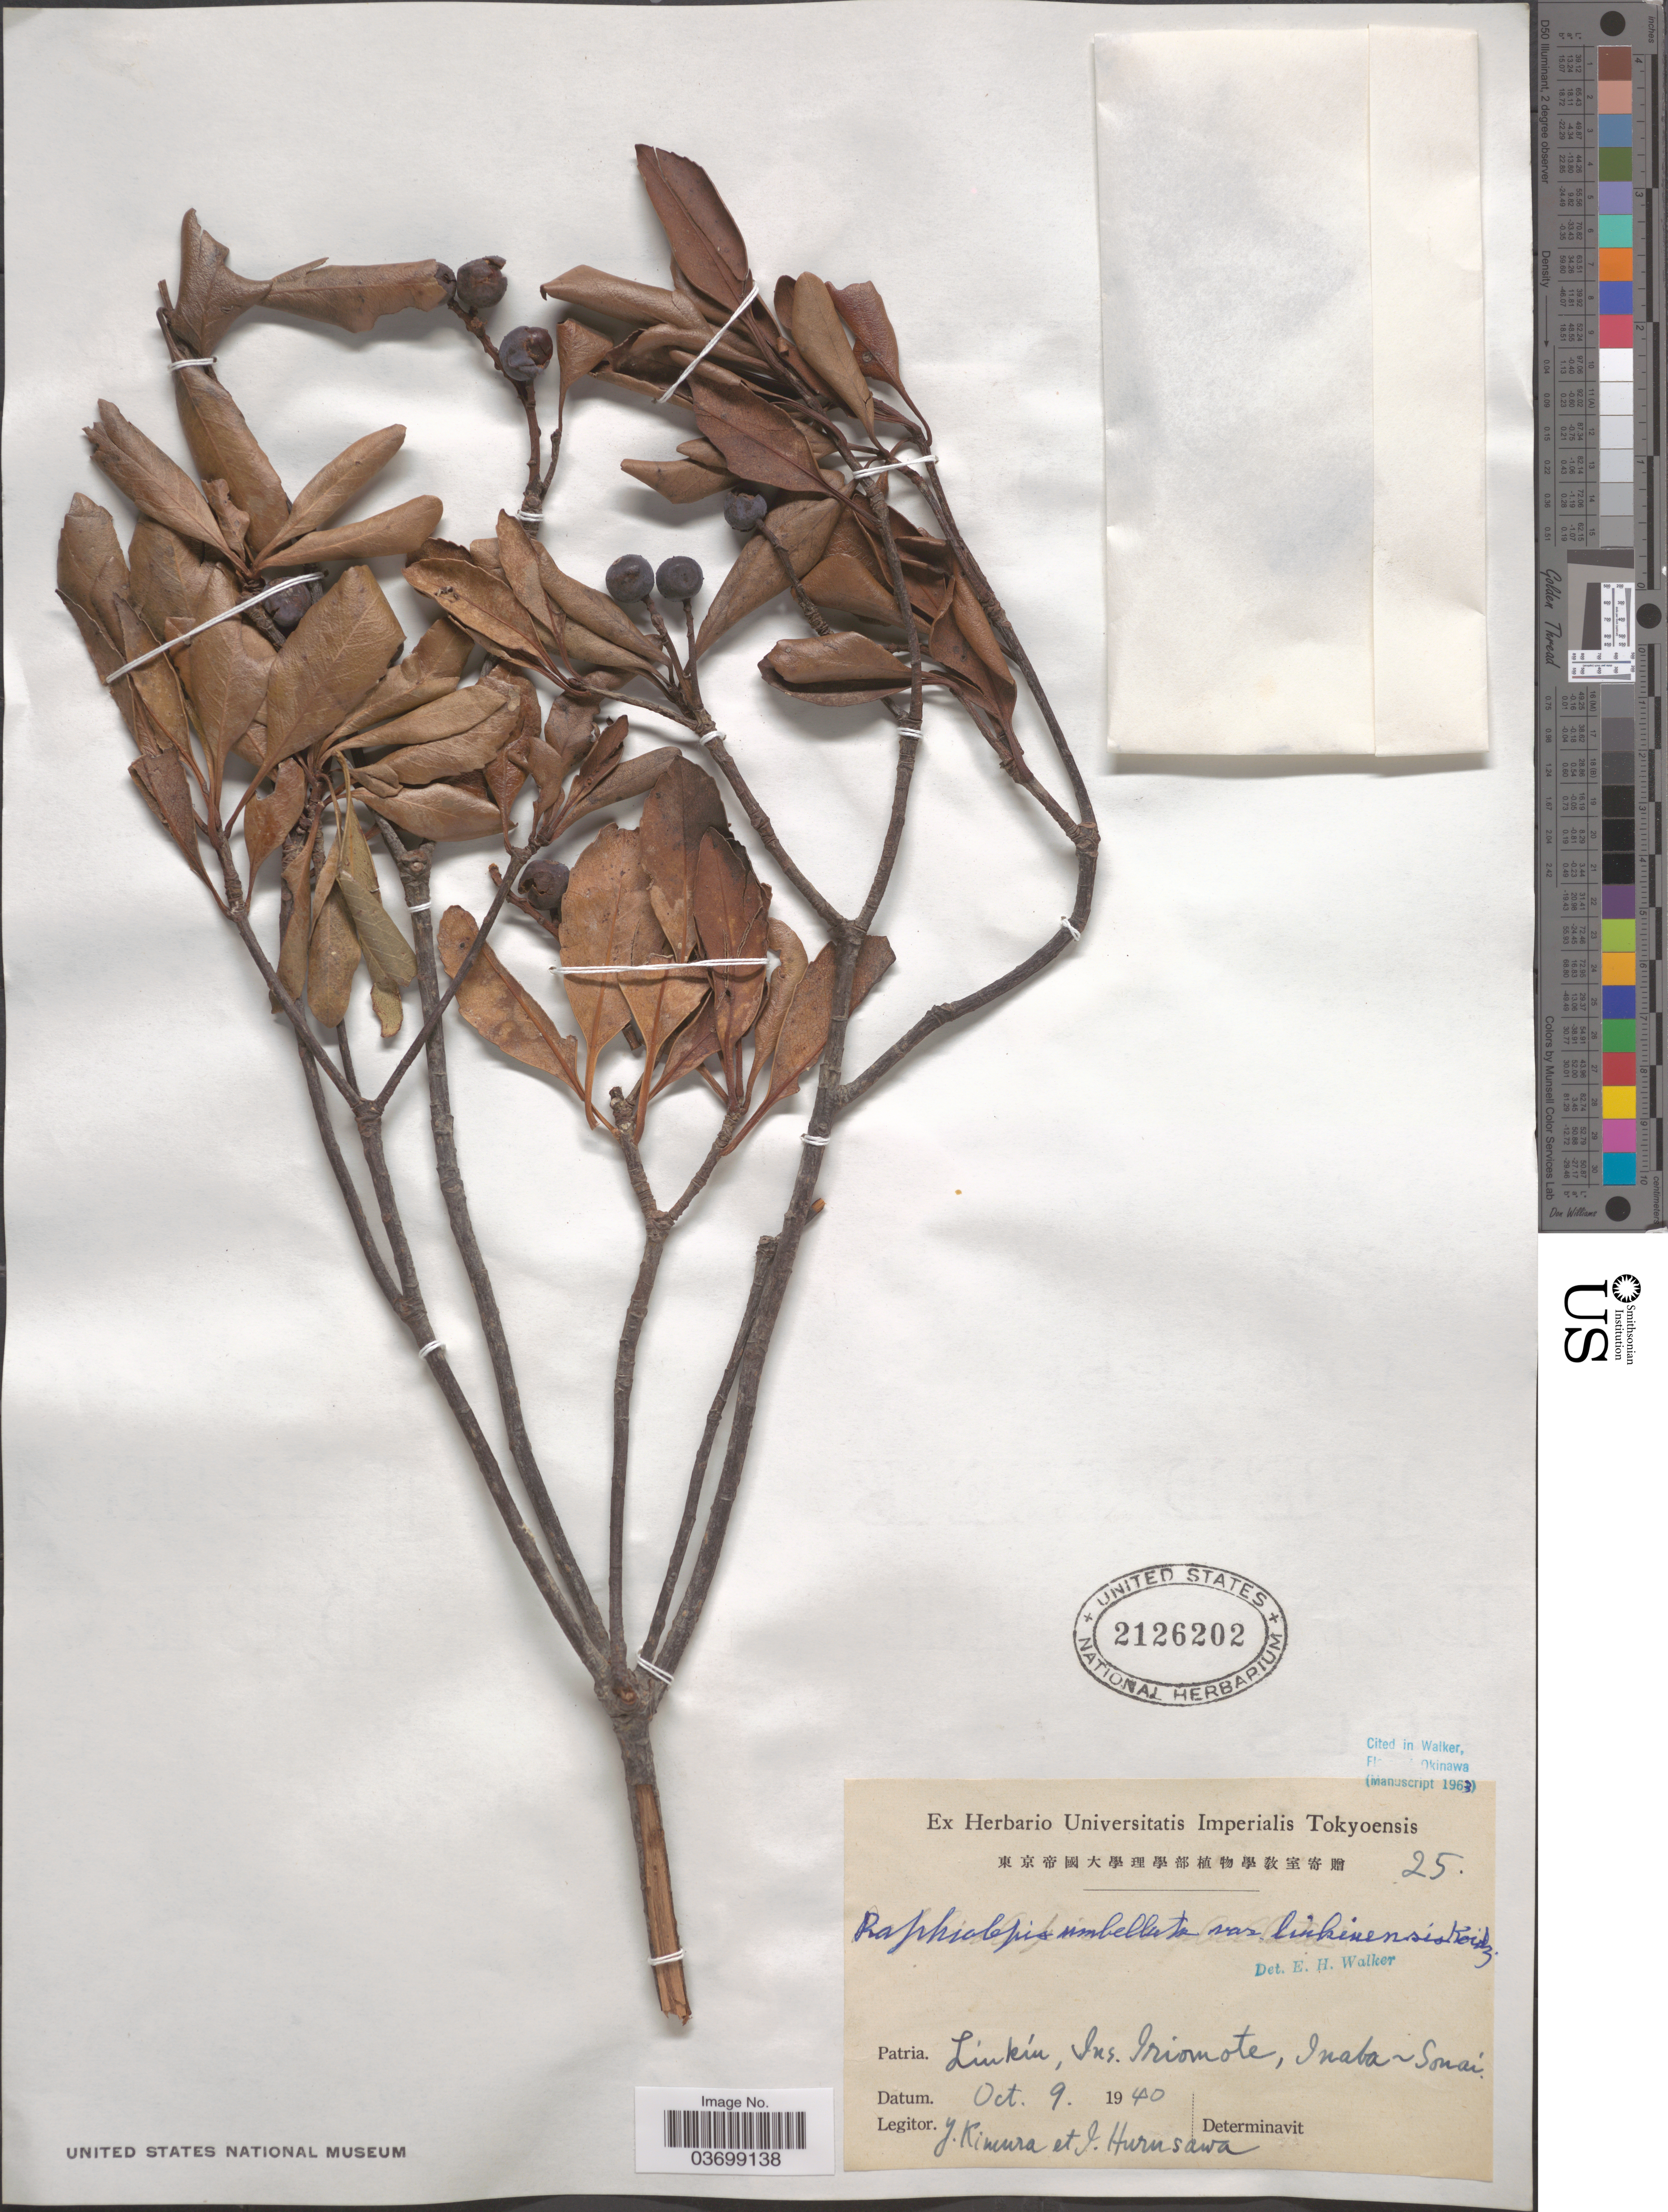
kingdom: Plantae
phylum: Tracheophyta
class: Magnoliopsida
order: Rosales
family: Rosaceae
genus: Rhaphiolepis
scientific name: Rhaphiolepis umbellata var. liukiuensis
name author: Koidz.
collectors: Y. Kimura & I. Hurusawa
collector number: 25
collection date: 1940-10-09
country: Japan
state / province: Okinawa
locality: Líukíu, Ins. Iriomote, Inaba~Sonai.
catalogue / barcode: US 2126202